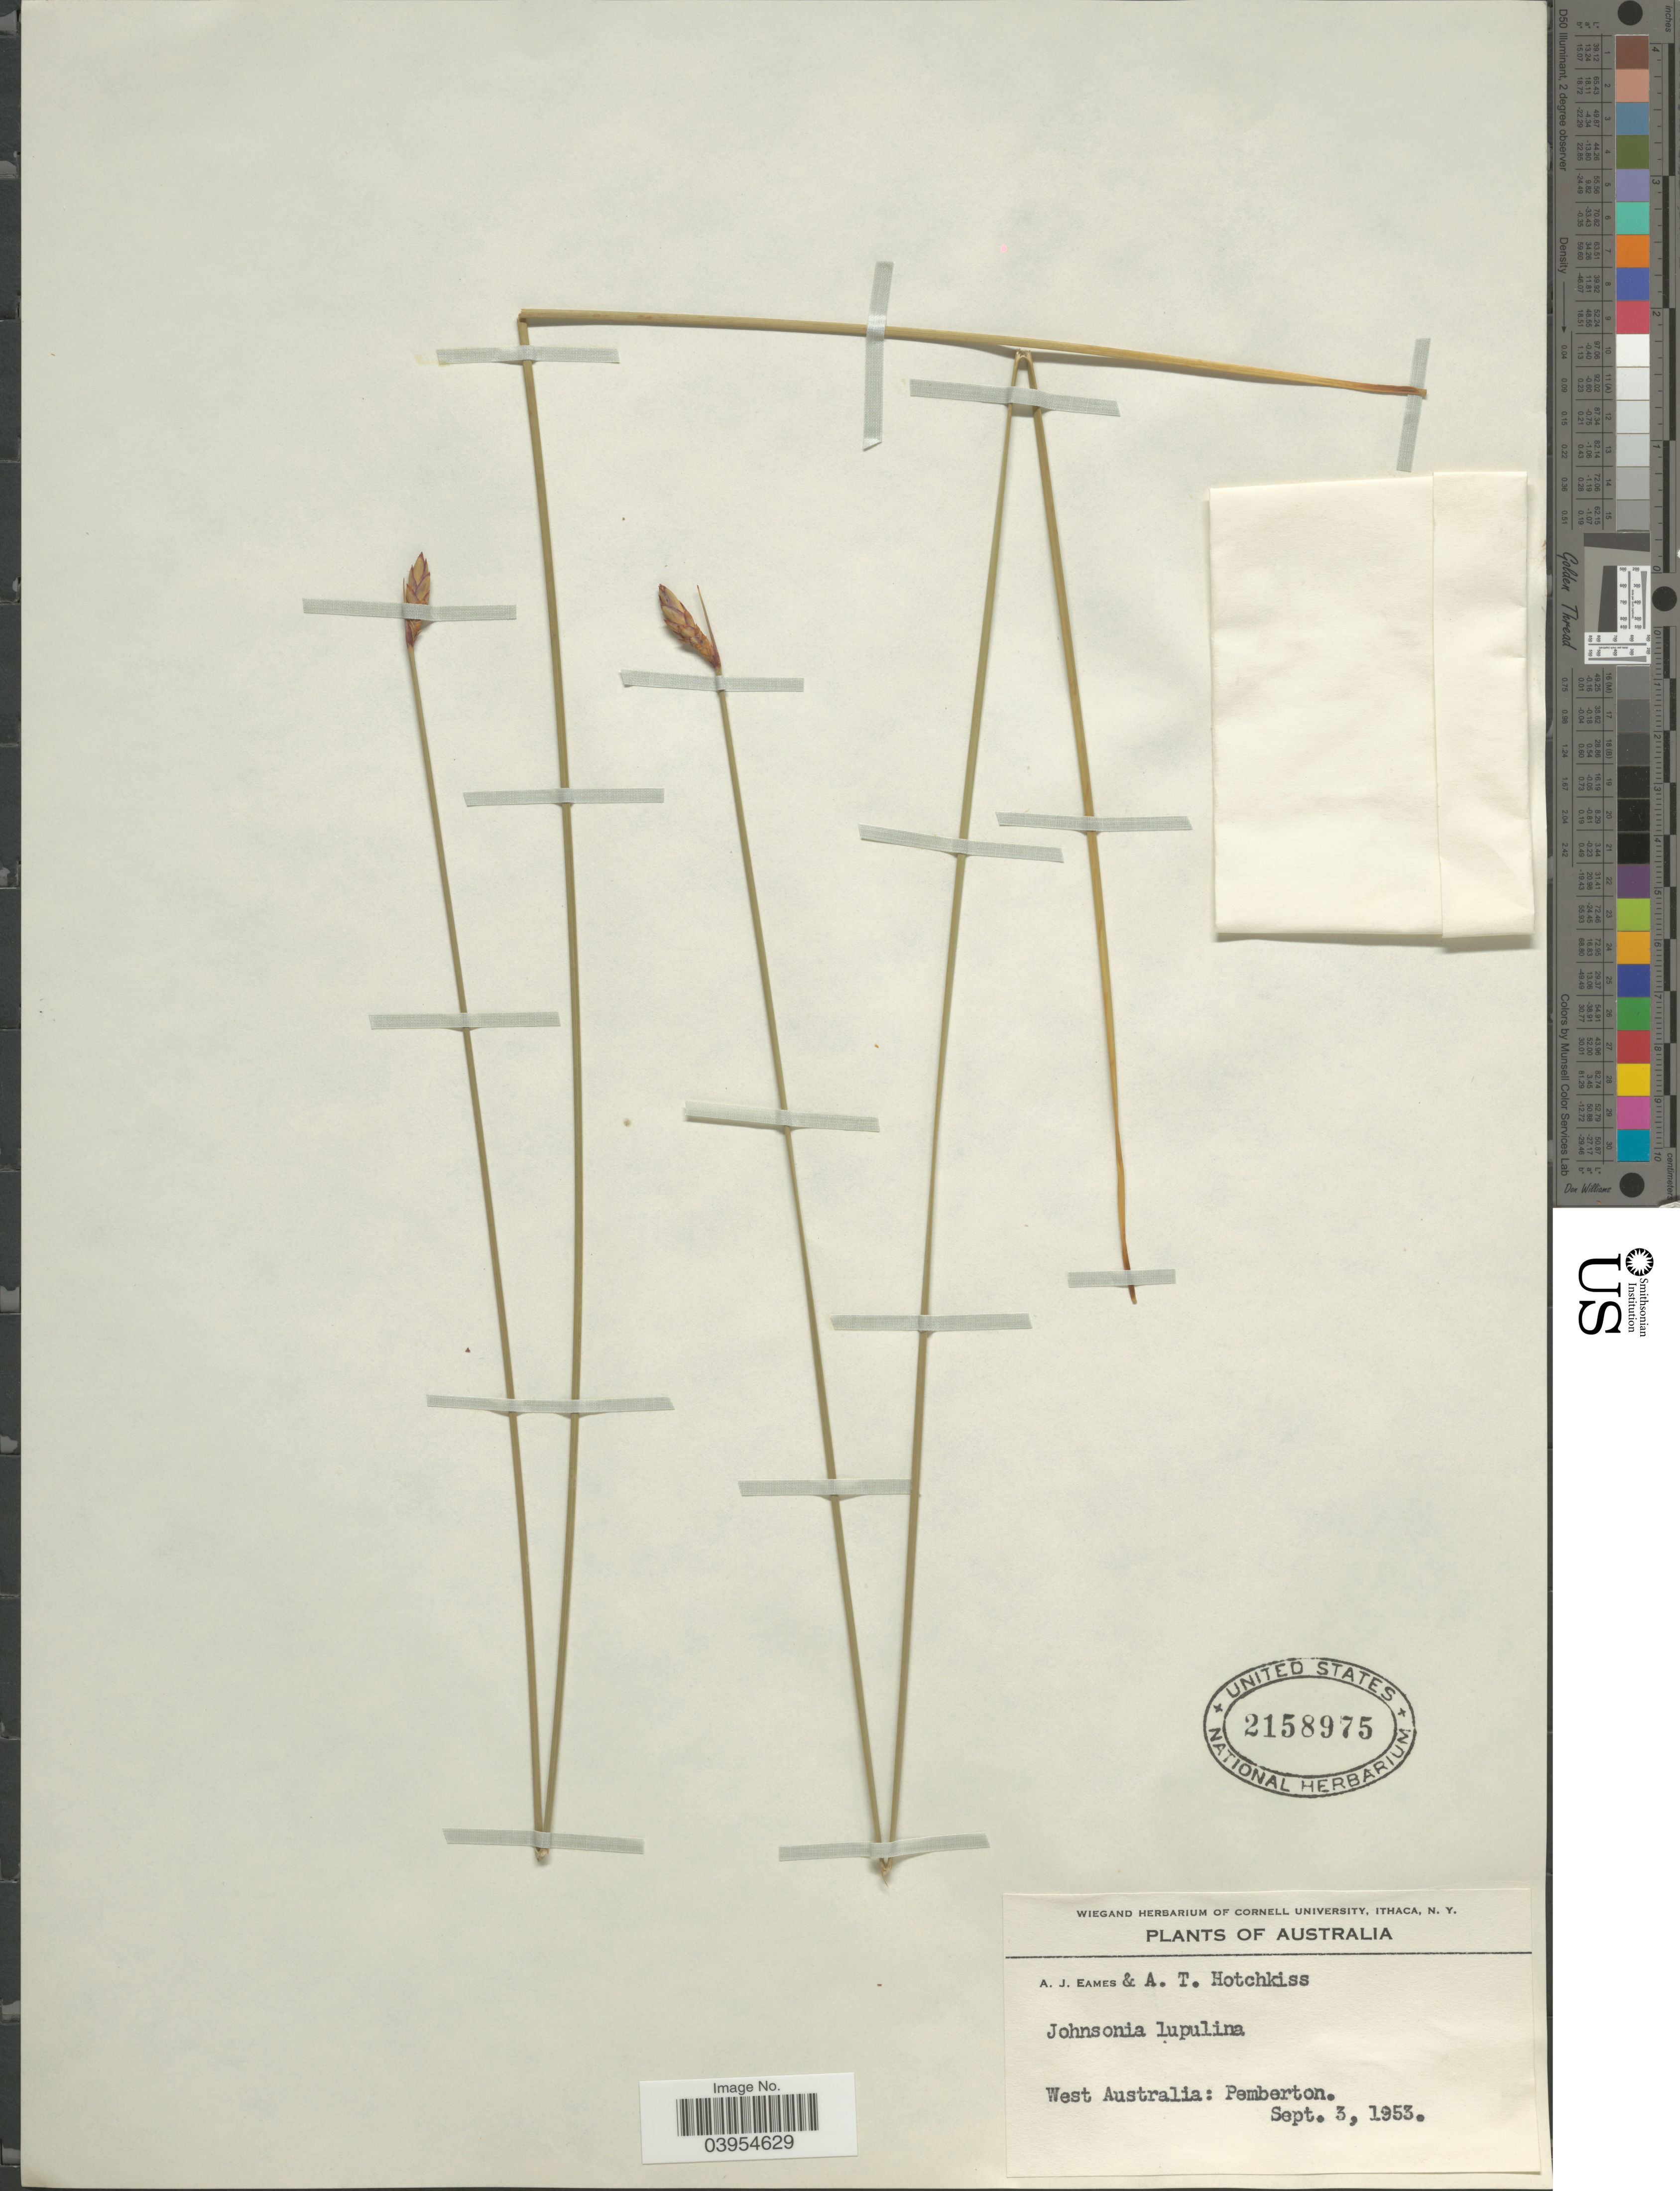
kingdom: Plantae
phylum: Tracheophyta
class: Liliopsida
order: Asparagales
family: Asphodelaceae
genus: Johnsonia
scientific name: Johnsonia lupulina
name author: R. Br.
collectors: A. J. Eames & A. Hotchkiss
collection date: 1953-09-03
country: Australia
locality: West Australia: Pemberton.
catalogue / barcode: US 2158975